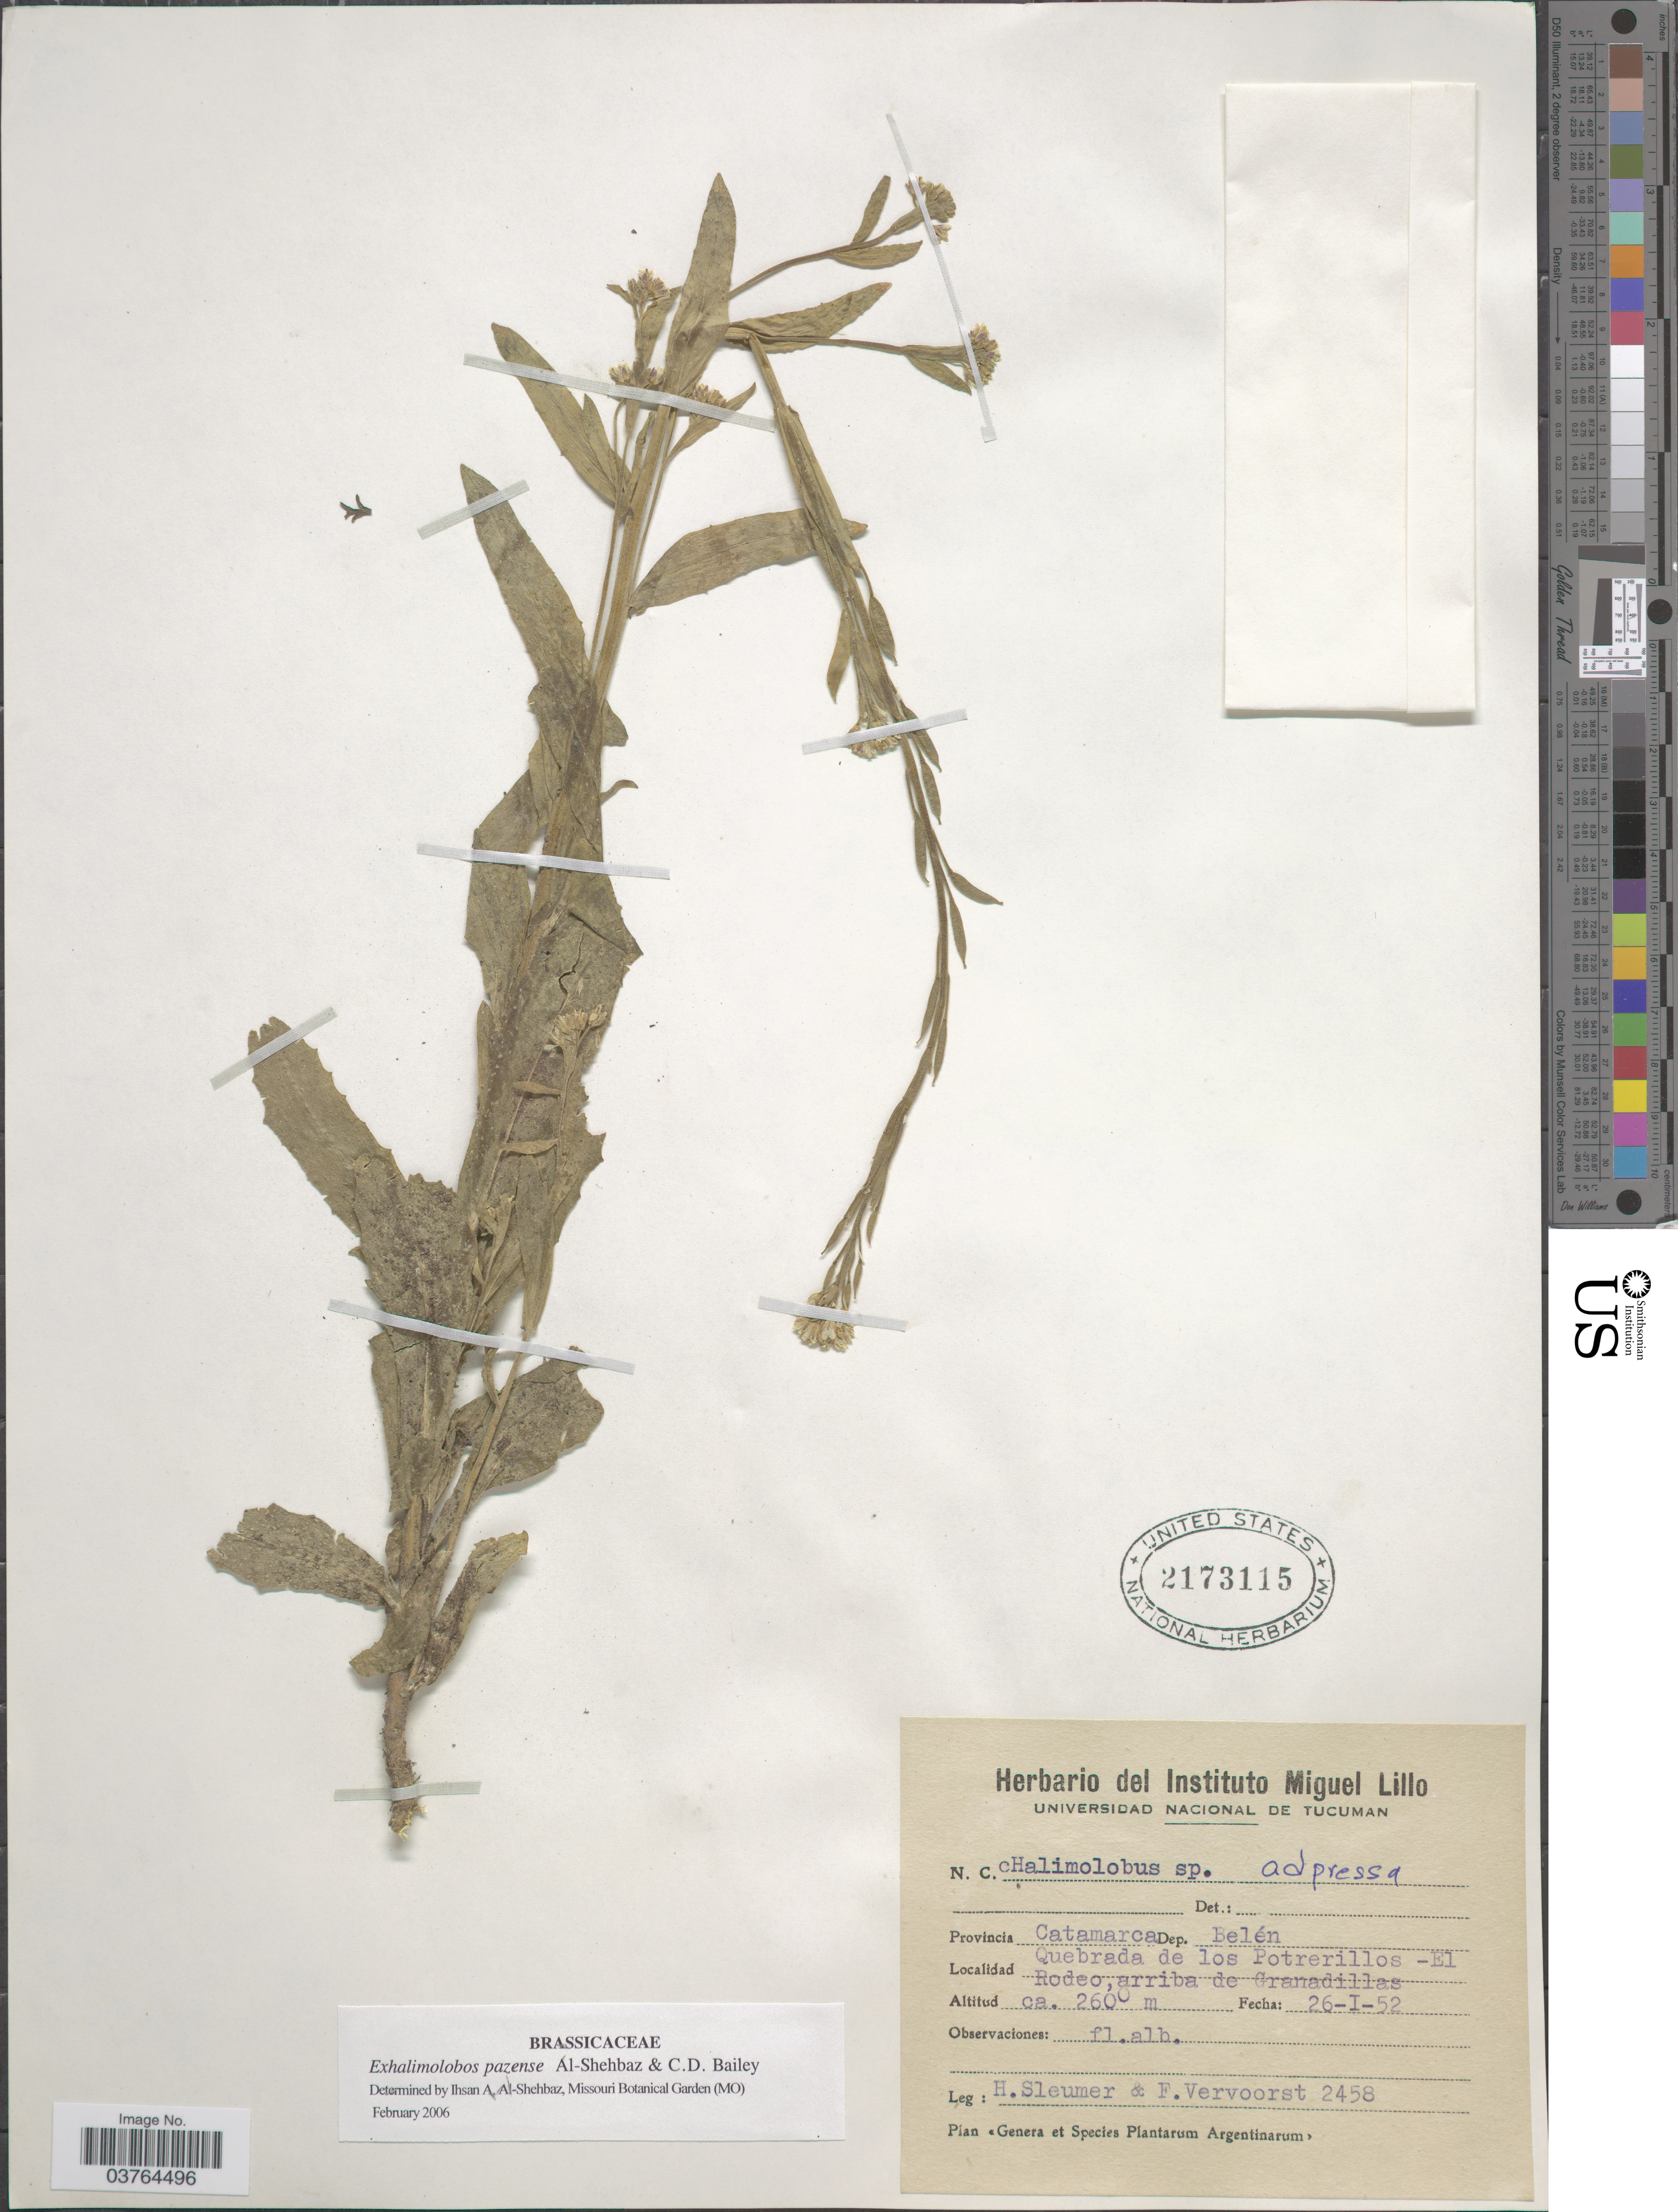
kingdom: Plantae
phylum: Tracheophyta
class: Magnoliopsida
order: Brassicales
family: Brassicaceae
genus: Exhalimolobos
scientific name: Exhalimolobos pazense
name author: (Rusby) Al-Shehbaz & C.D. Bailey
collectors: H. O. Sleumer & F. Vervoorst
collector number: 2458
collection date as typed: Transcribed d/m/y: 26/1/52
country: Argentina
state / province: Catamarca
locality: Dep. Belén. Quebrada de los Potrerillos- El Rodeo, arriba de Granadillas.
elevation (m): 2600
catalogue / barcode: US 2173115